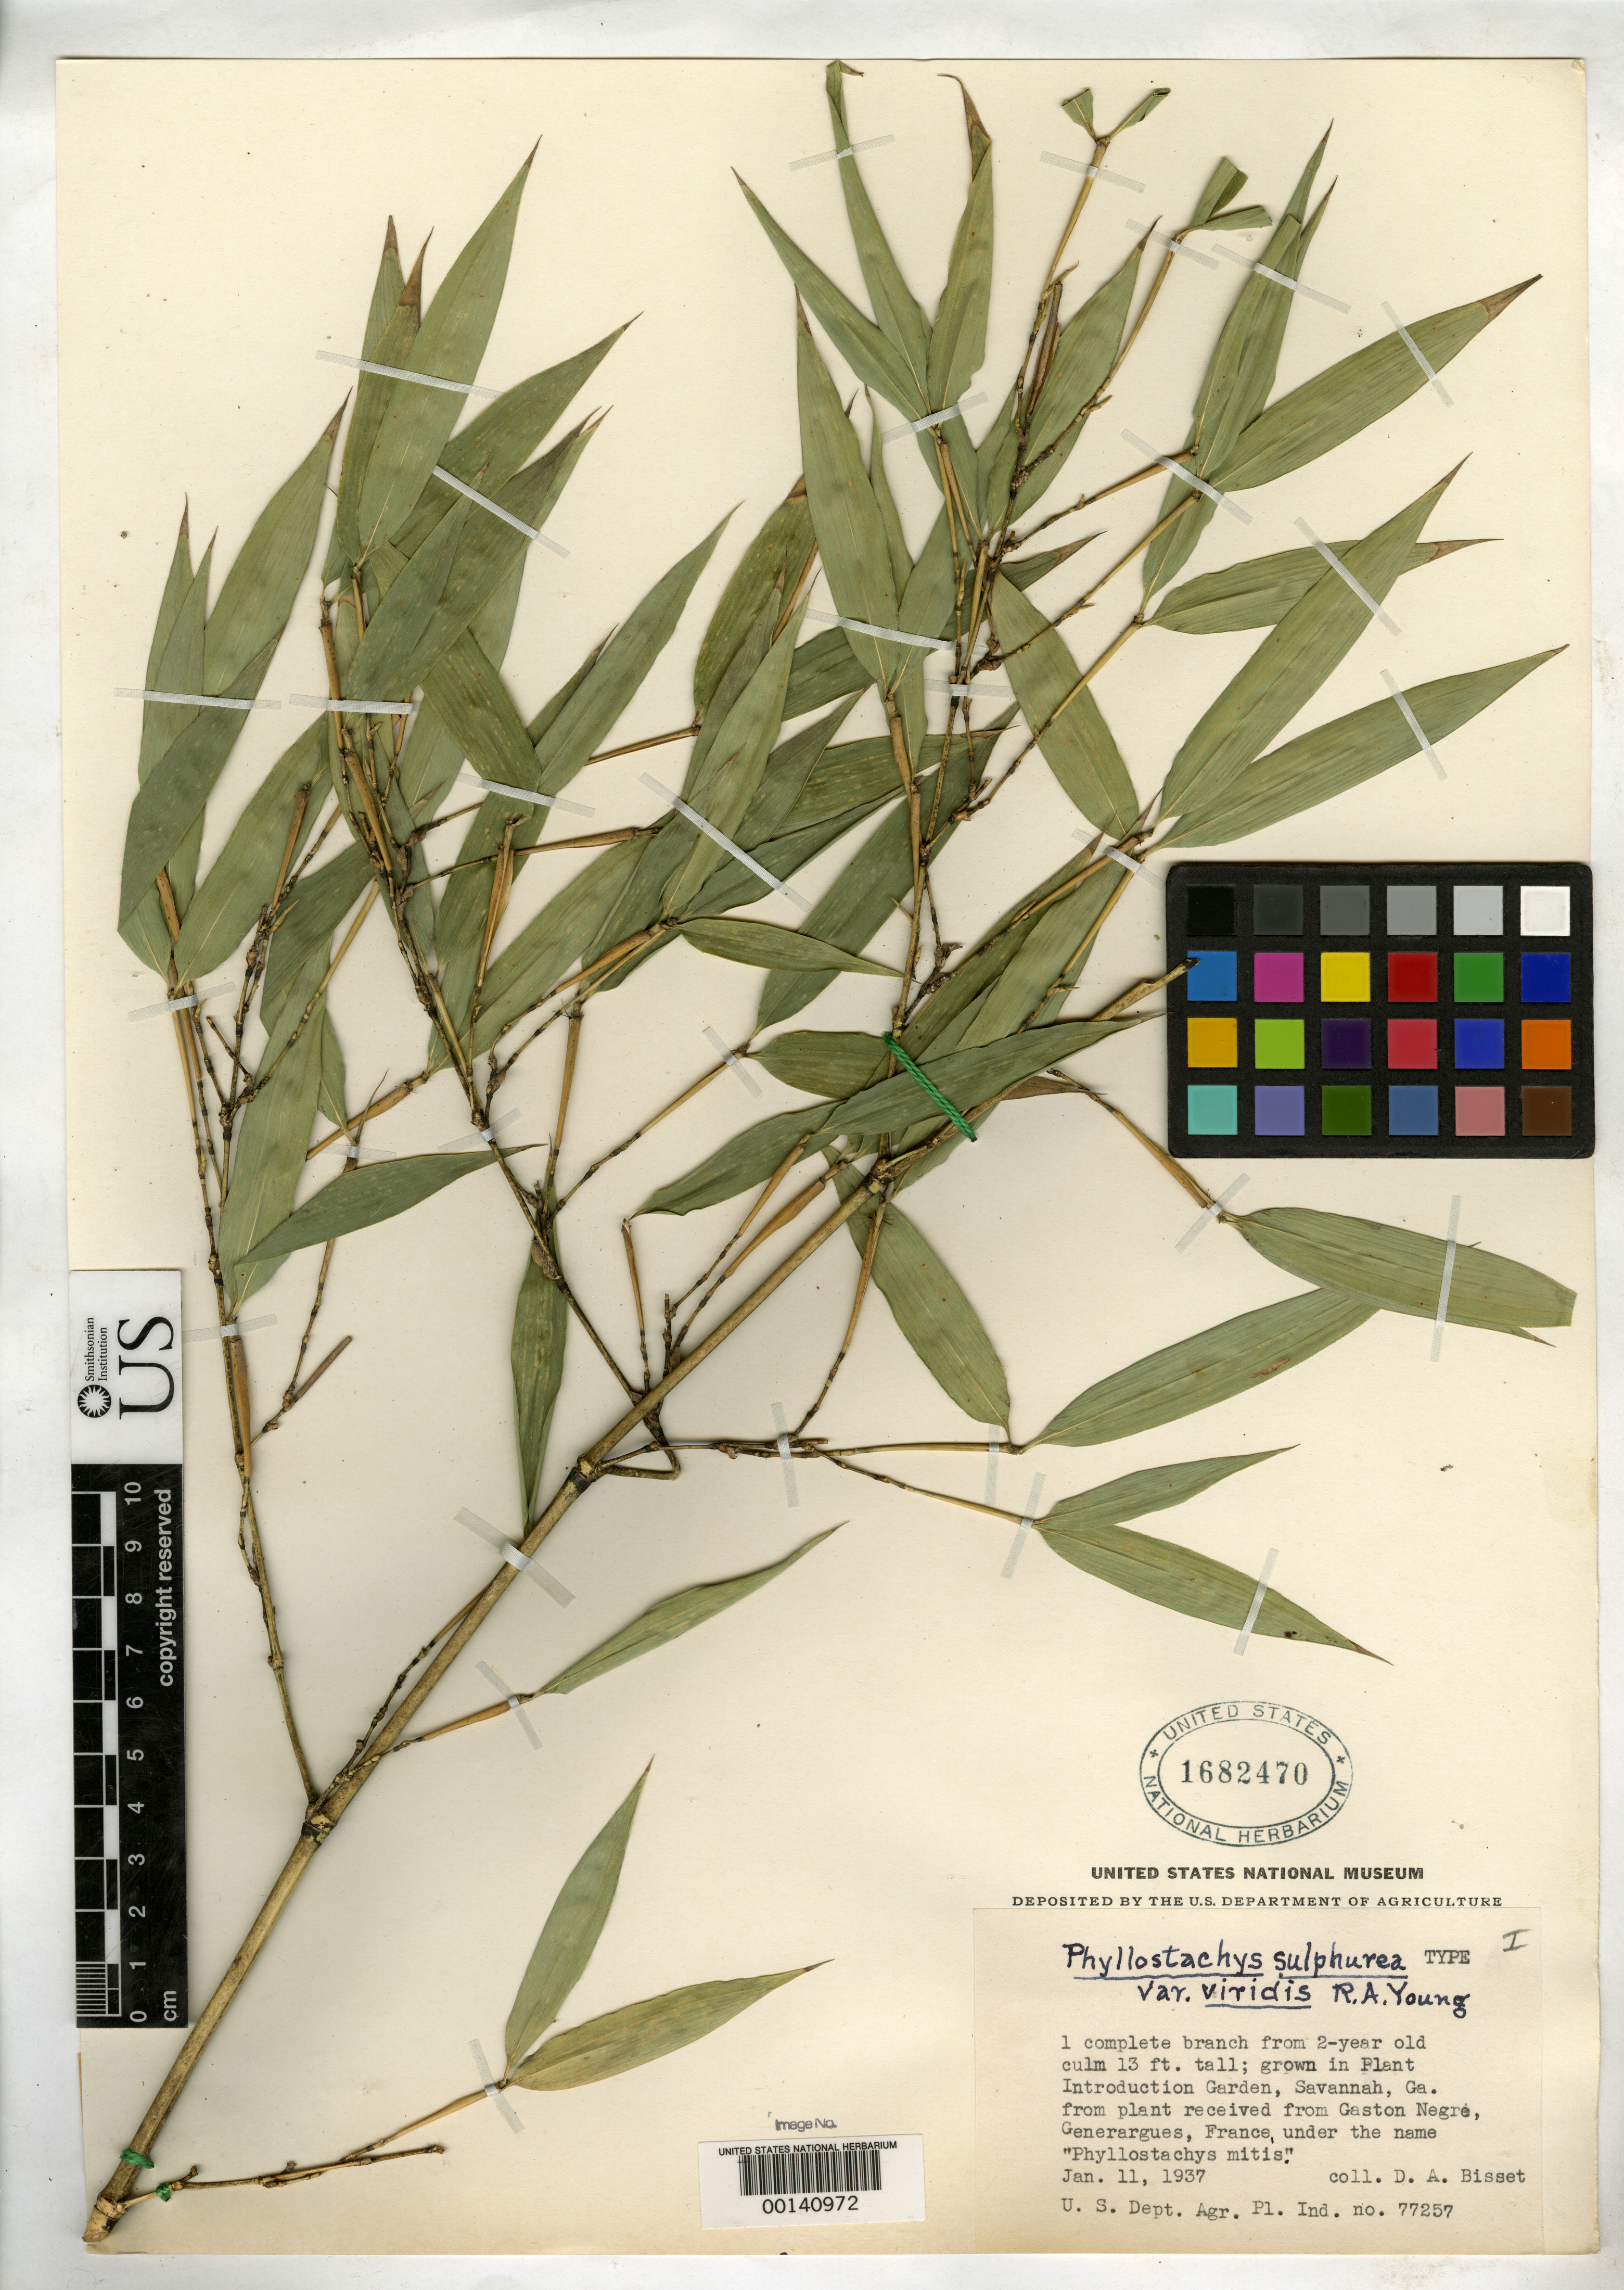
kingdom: Plantae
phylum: Tracheophyta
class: Liliopsida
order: Poales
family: Poaceae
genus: Phyllostachys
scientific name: Phyllostachys sulphurea var. viridis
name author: R.A. Young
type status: Holotype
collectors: D. Bisset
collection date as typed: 11 Jan 1937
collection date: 1937-01-11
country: France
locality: Gaston Negre; cultivated at Savannah, Georgia, USA.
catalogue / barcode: US 1682470